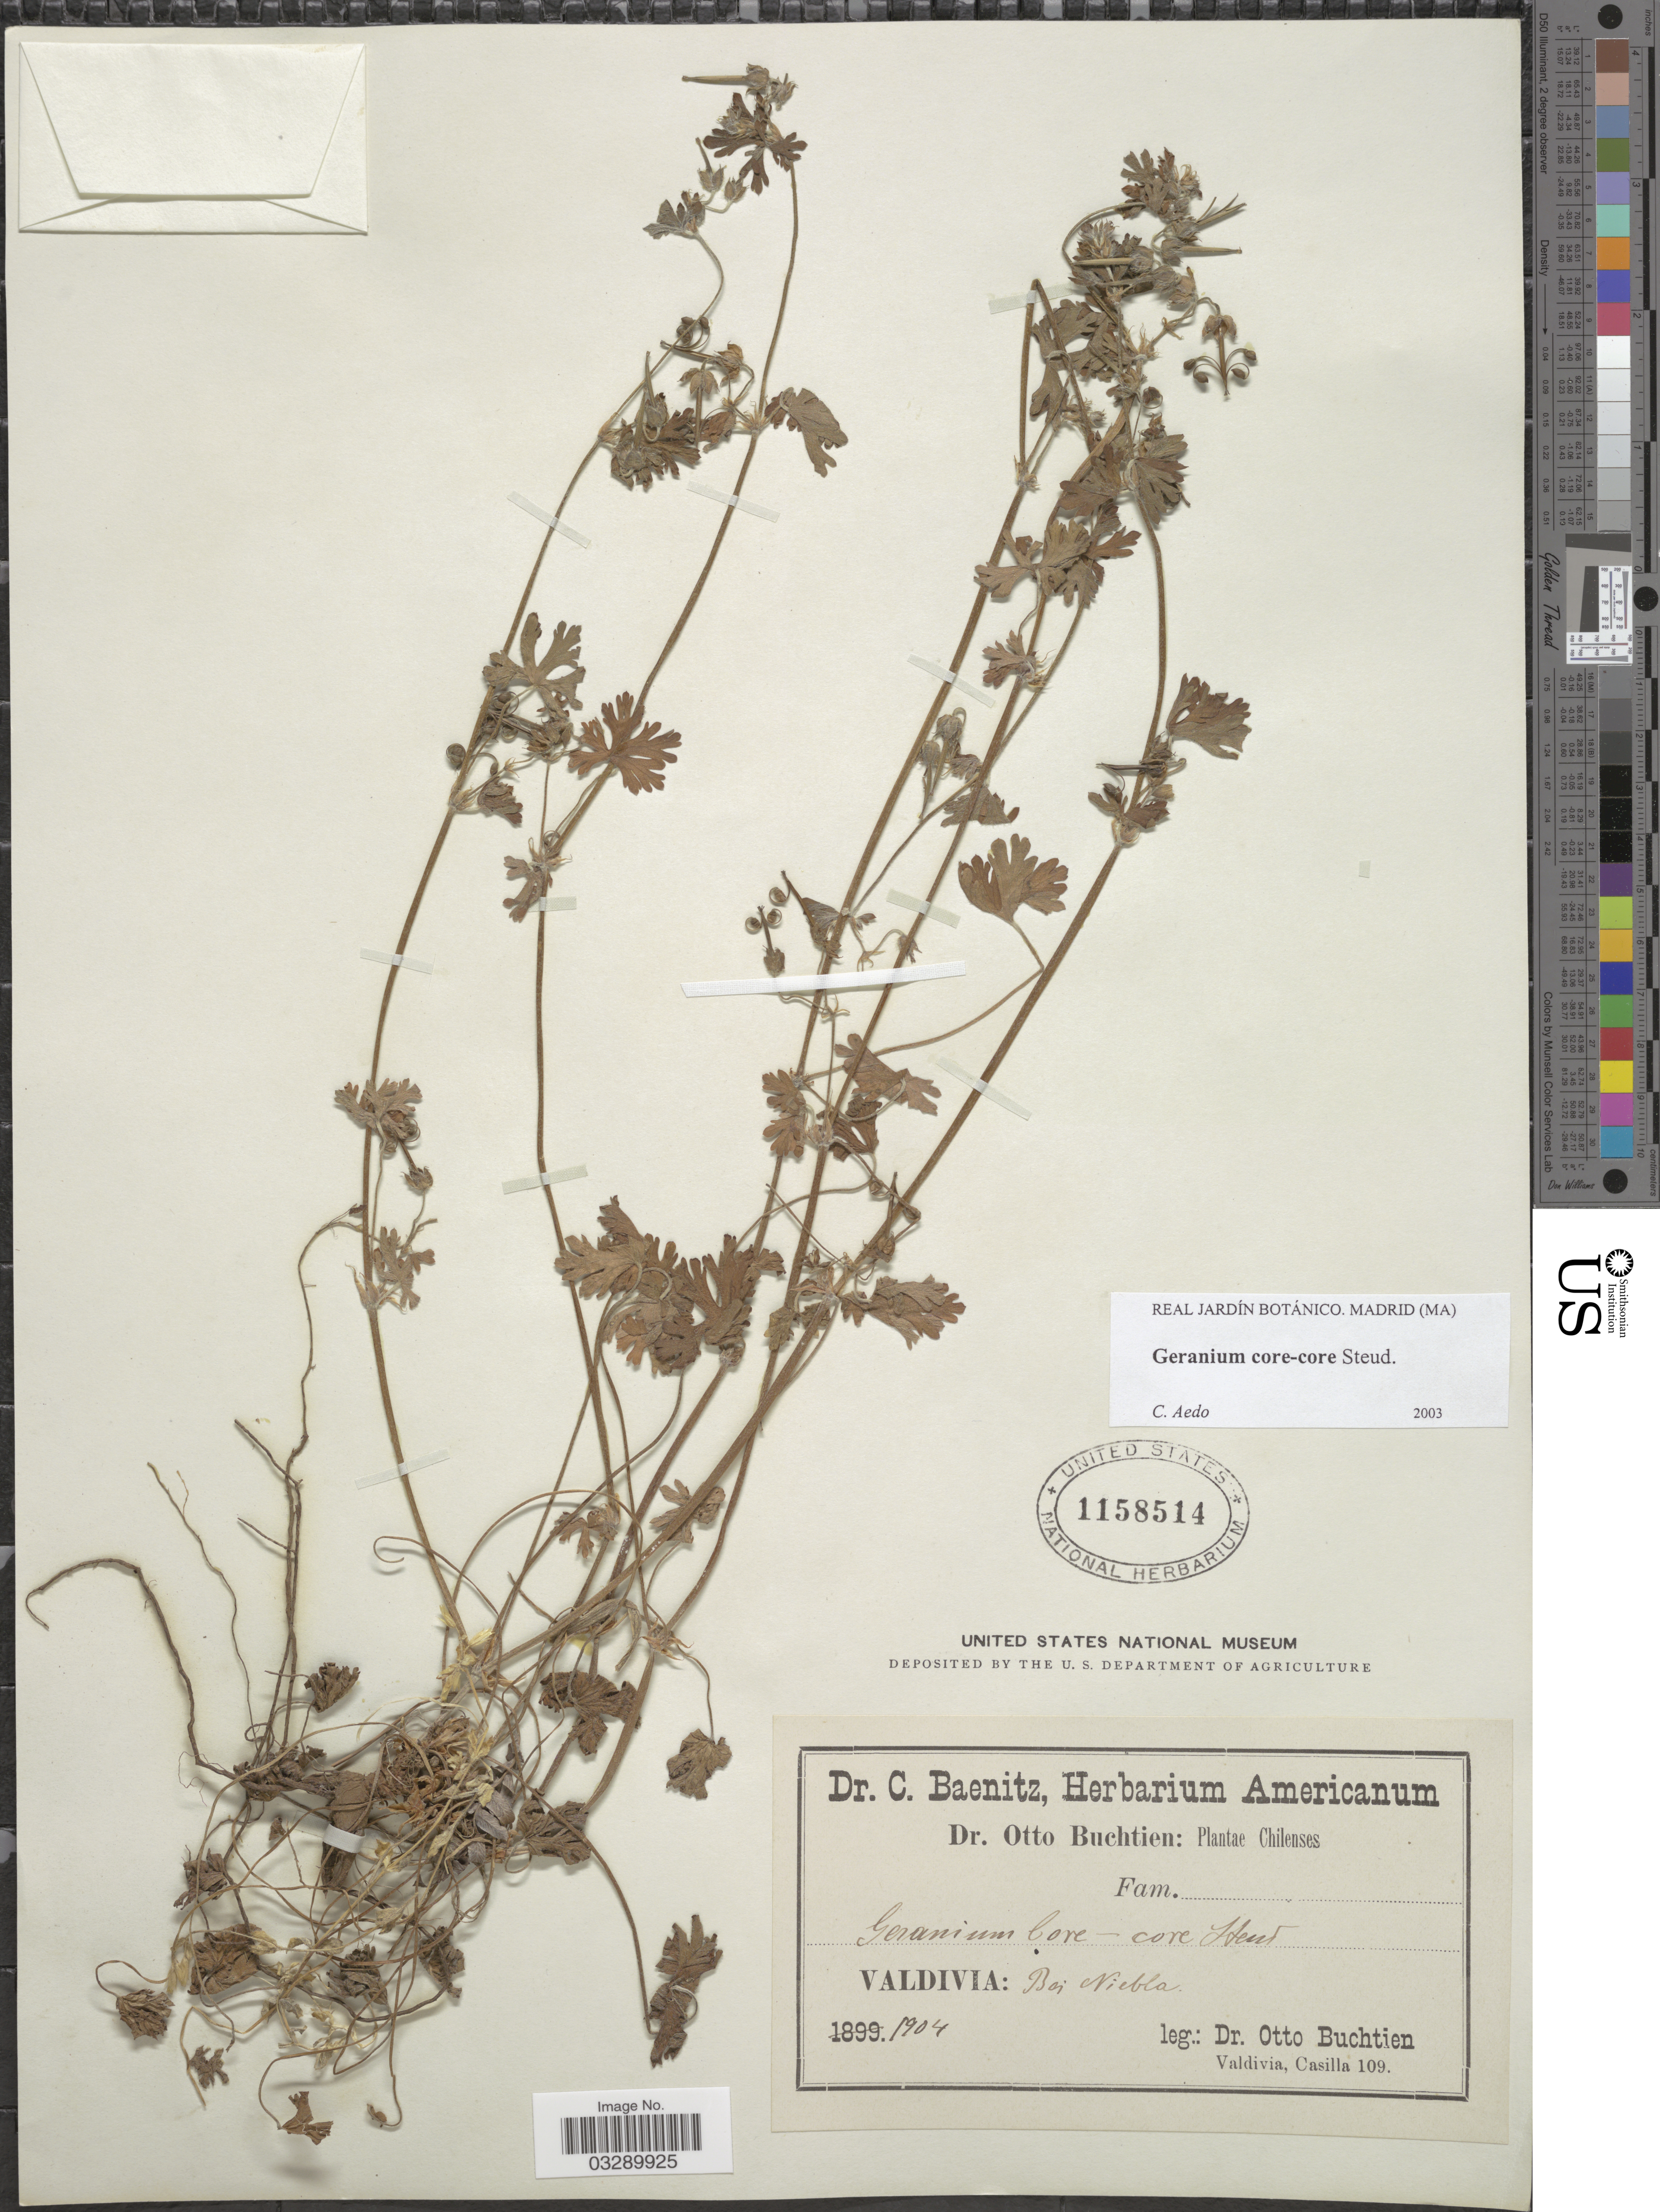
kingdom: Plantae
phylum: Tracheophyta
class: Magnoliopsida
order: Geraniales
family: Geraniaceae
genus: Geranium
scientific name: Geranium core-core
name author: Steud.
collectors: O. Buchtien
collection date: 1904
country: Chile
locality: Valdivia: Bei Niebla.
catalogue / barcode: US 1158514